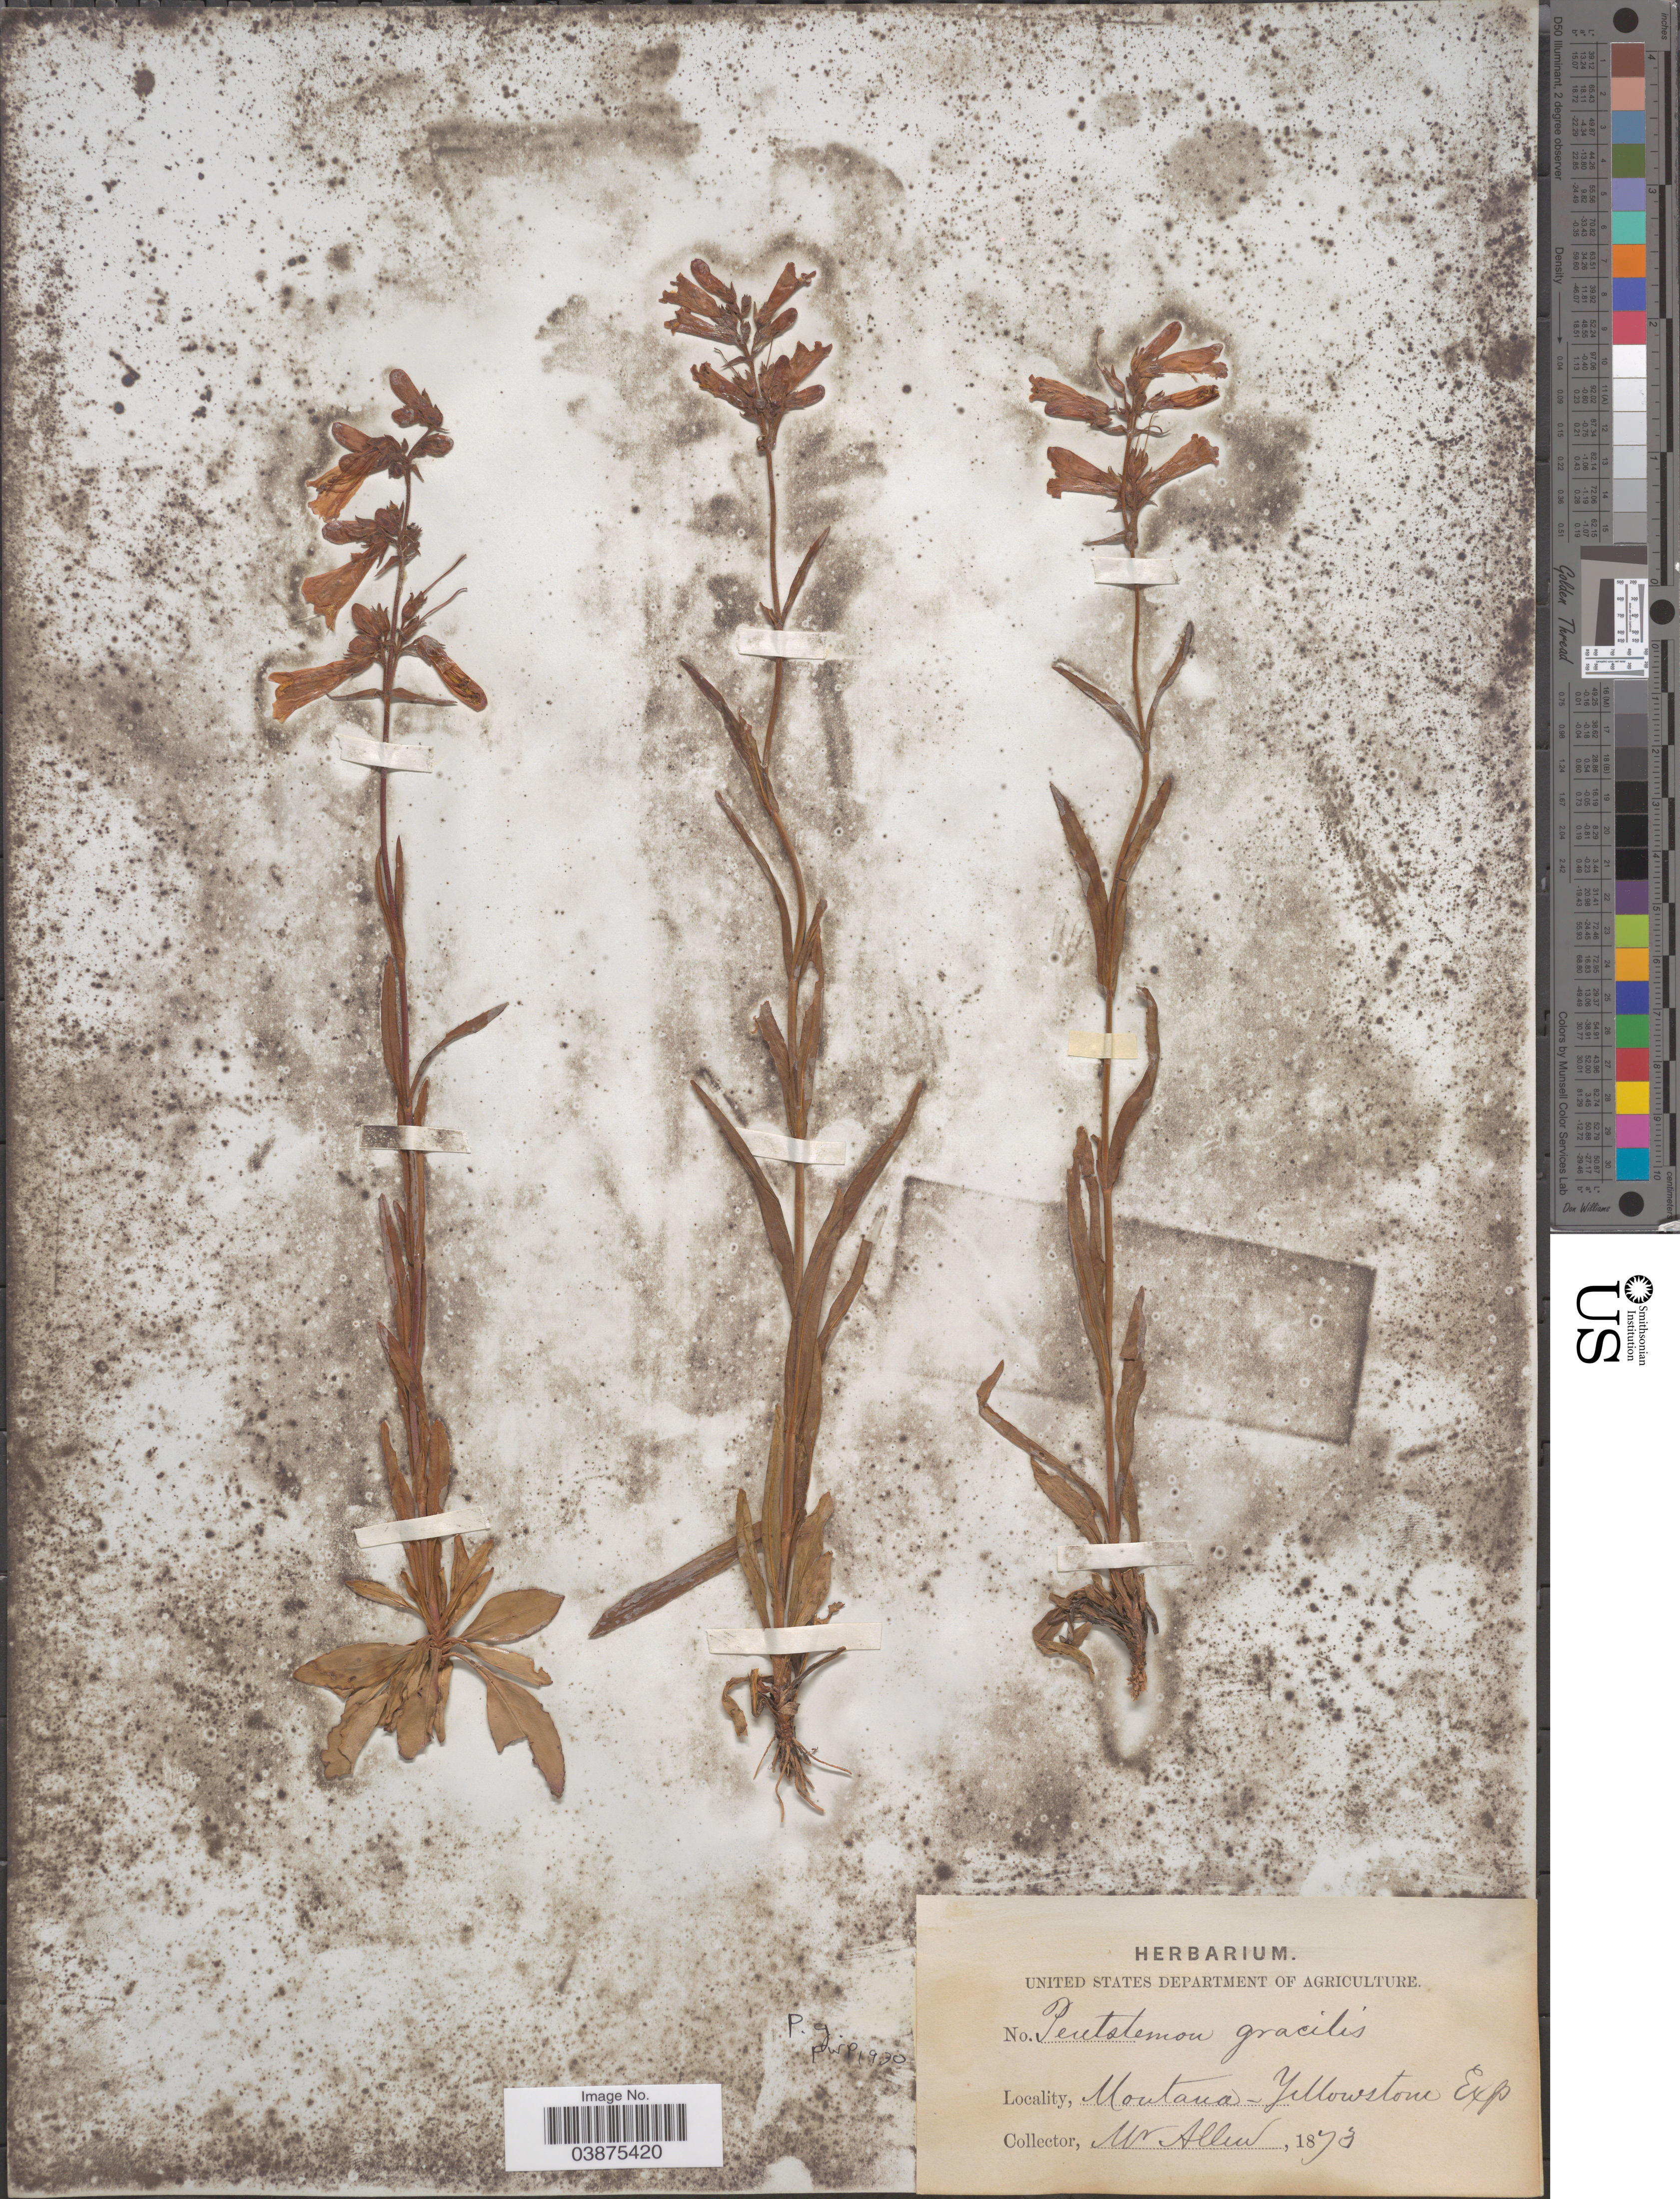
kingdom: Plantae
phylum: Tracheophyta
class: Magnoliopsida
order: Lamiales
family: Plantaginaceae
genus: Penstemon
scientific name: Penstemon gracilis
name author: Nutt.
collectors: Mr. Allen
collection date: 1873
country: United States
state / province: Montana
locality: Yellowstone Exp.